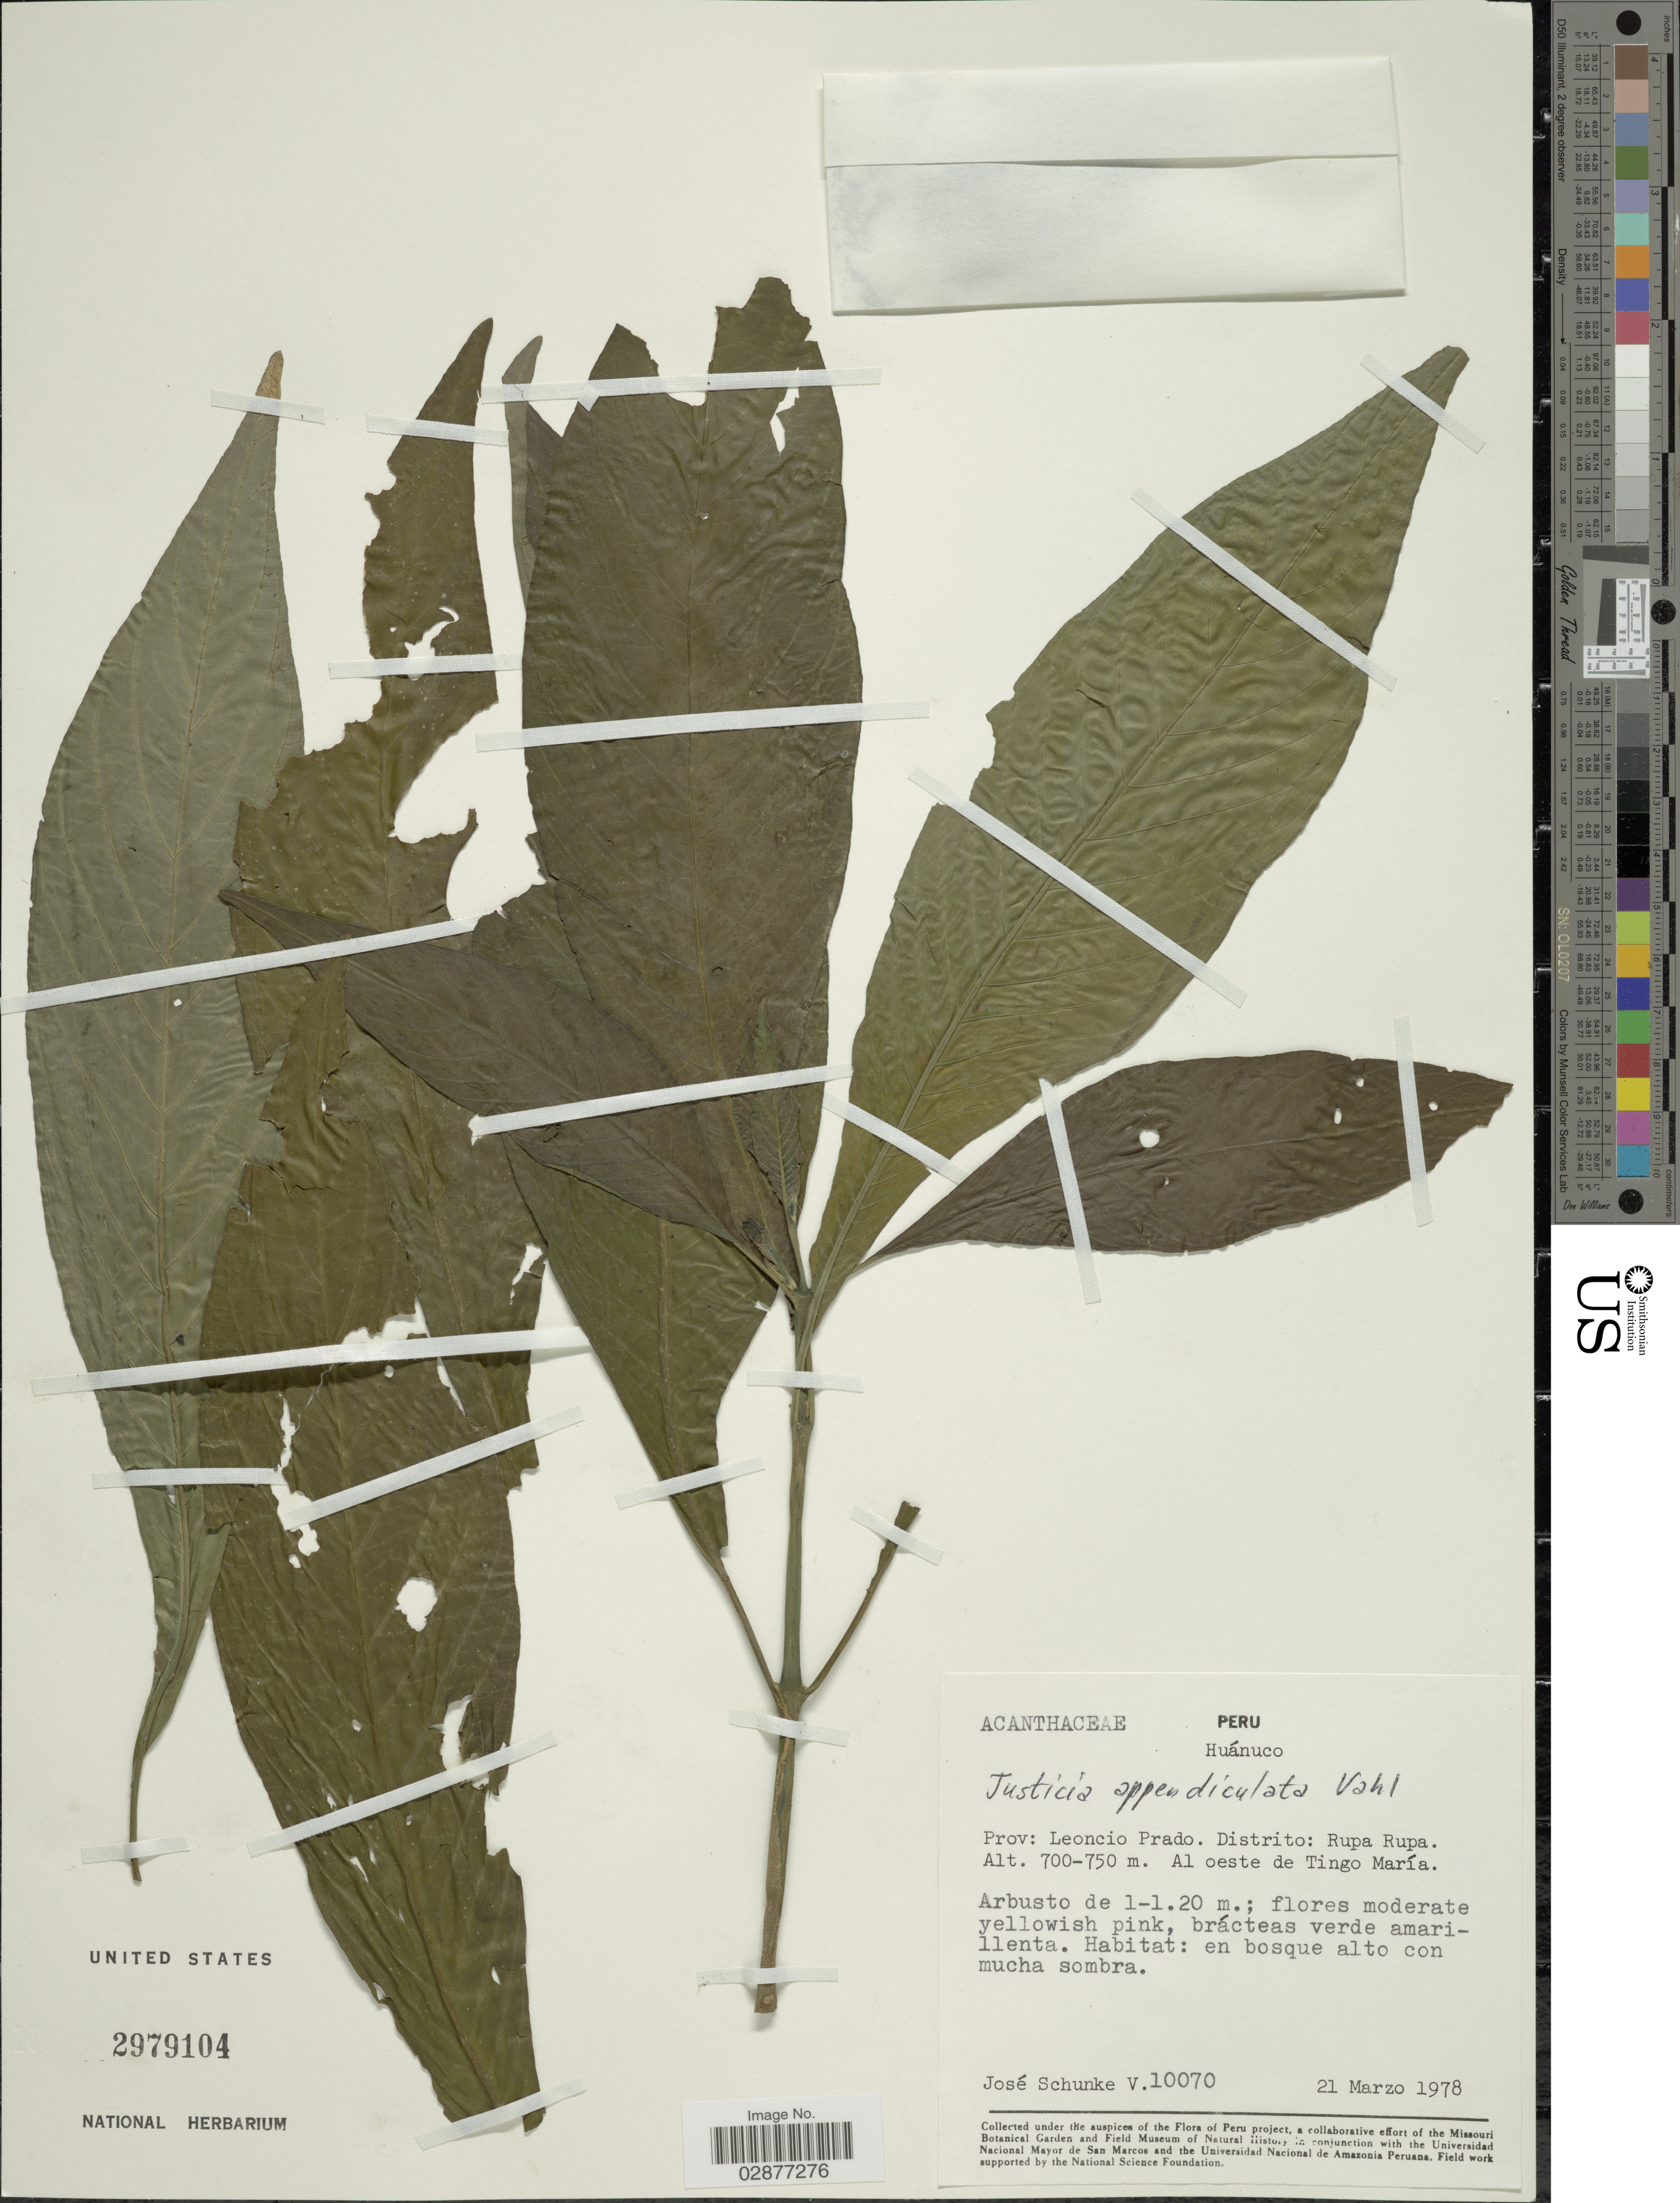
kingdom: Plantae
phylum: Tracheophyta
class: Magnoliopsida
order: Lamiales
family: Acanthaceae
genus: Justicia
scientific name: Justicia appendiculata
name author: (Ruiz & Pav.) Vahl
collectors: J. Schunke Vigo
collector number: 10070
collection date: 1978-03-21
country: Peru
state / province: Huánuco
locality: Prov: Leoncio Prado. Districto: Rupa Rupa. Al oeste de Tingo María.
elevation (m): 700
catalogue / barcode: US 2979104